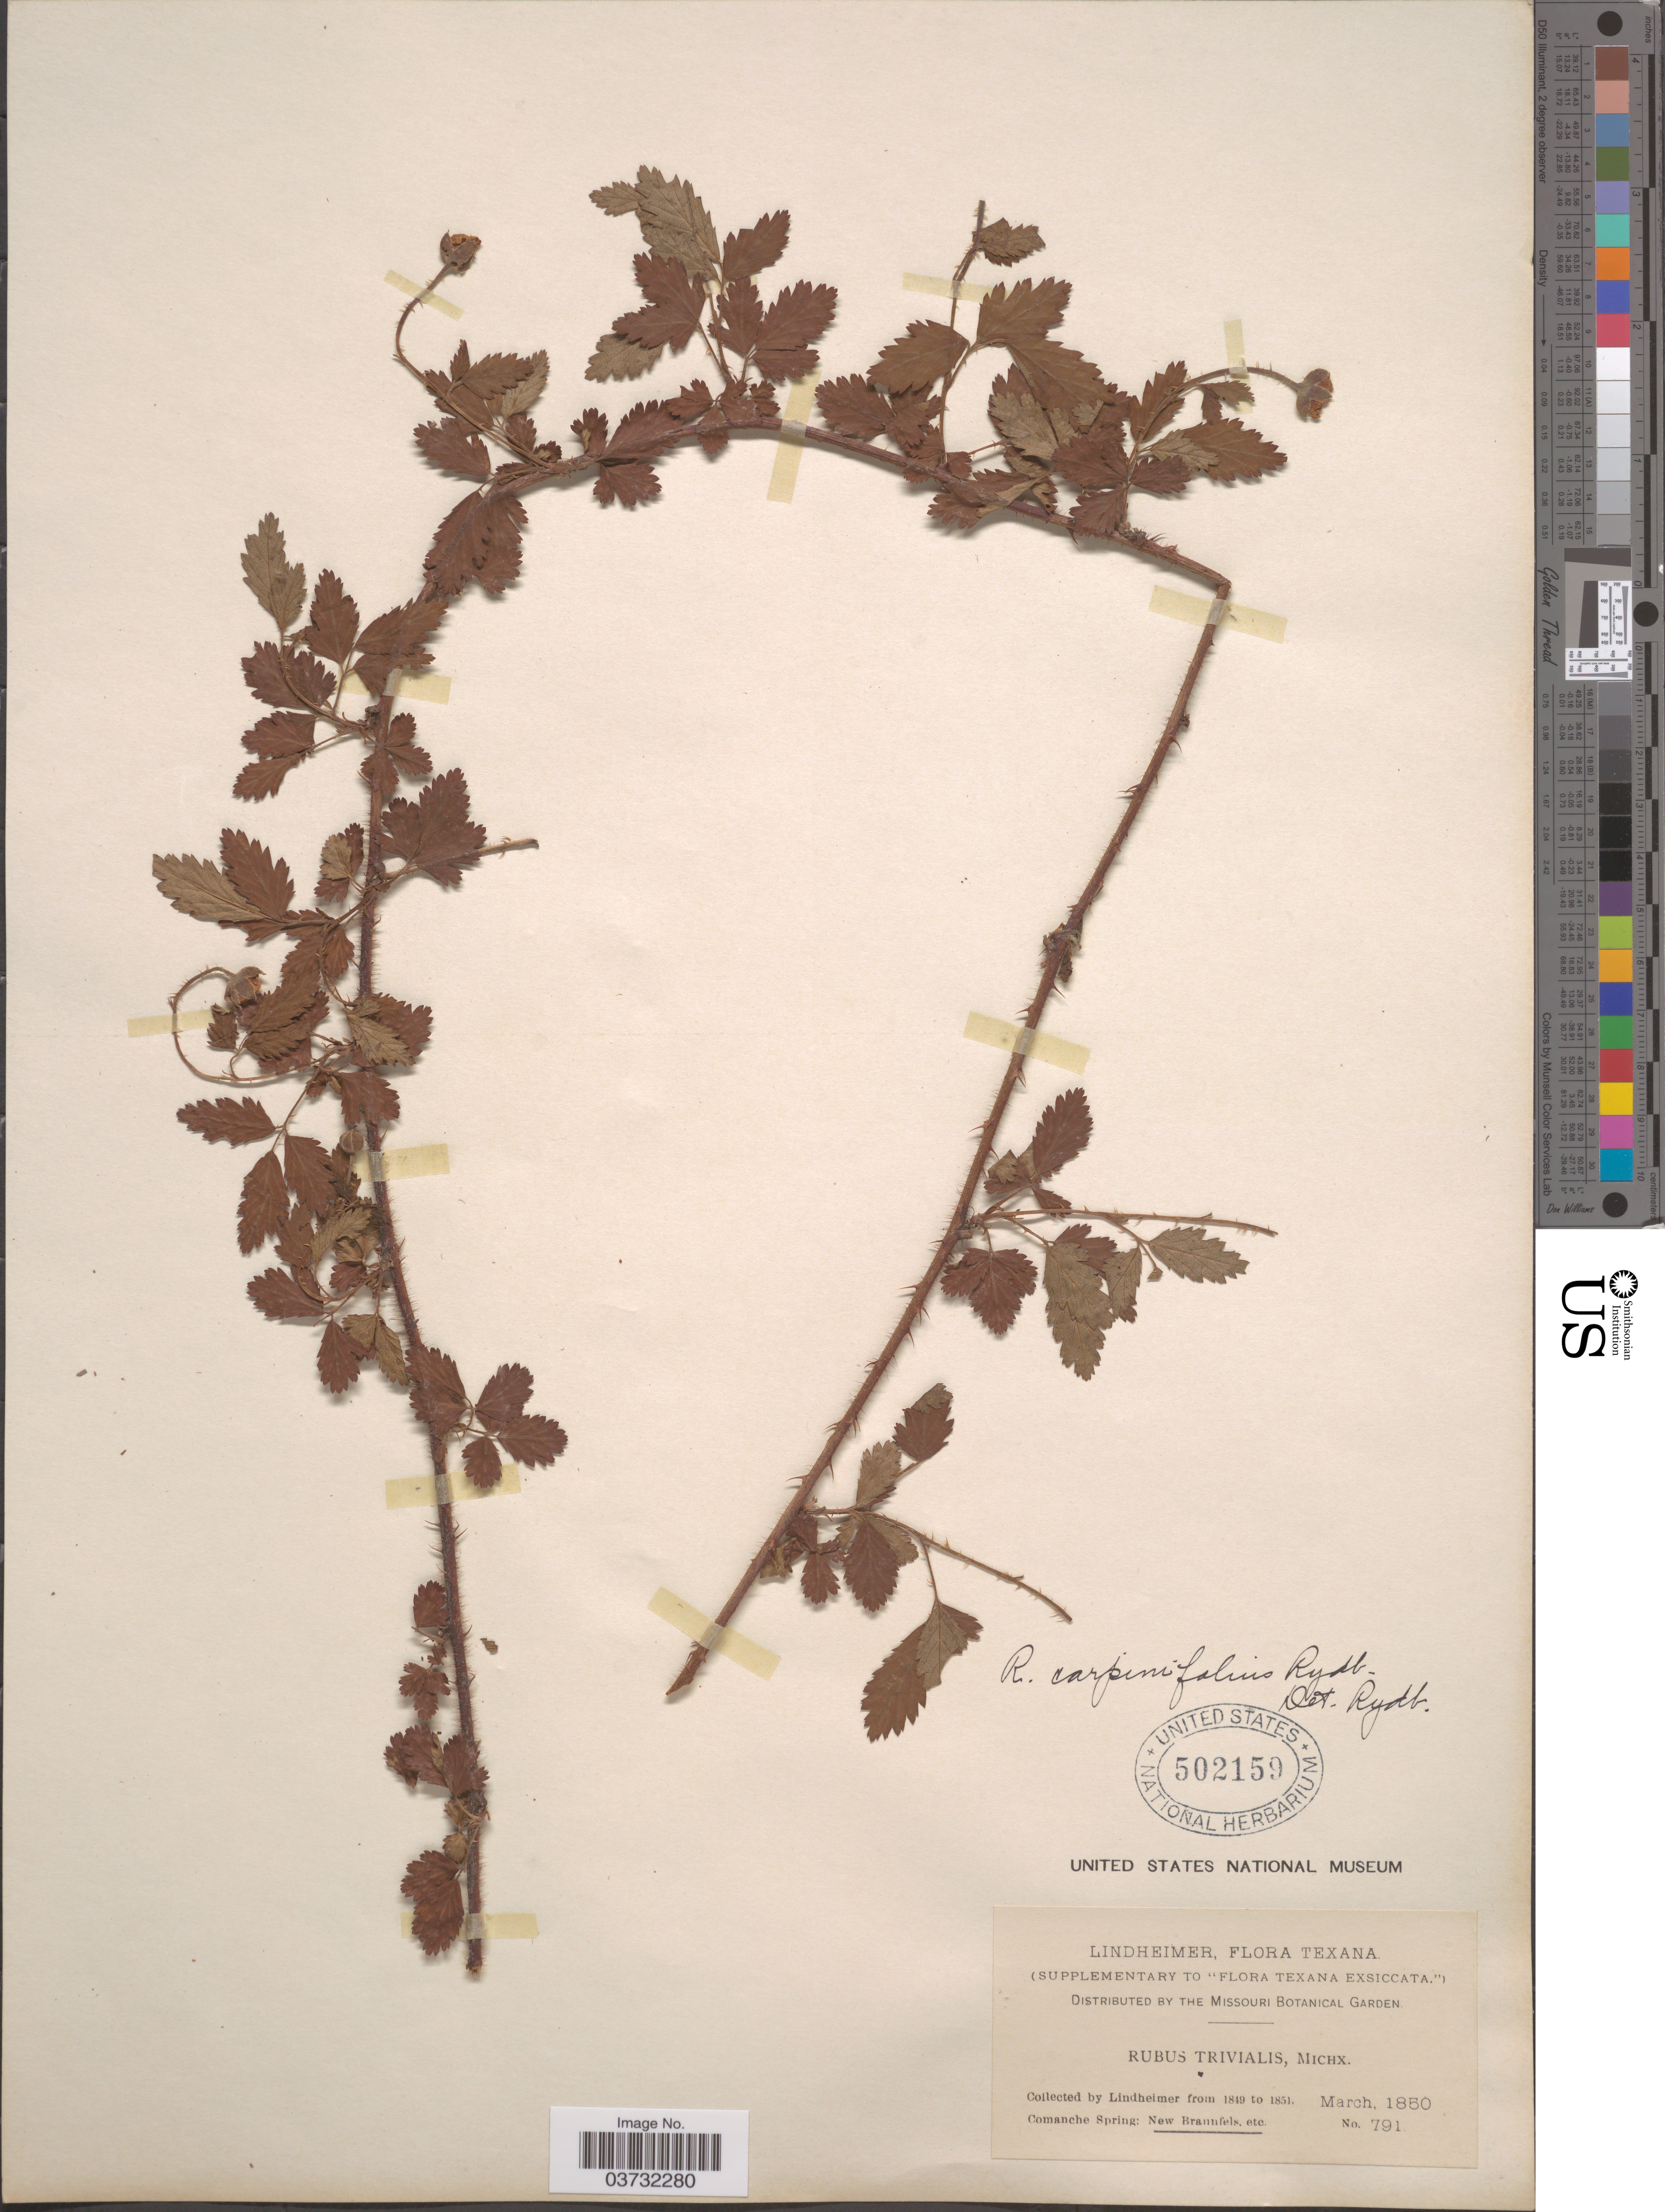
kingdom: Plantae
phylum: Tracheophyta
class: Magnoliopsida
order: Rosales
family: Rosaceae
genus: Rubus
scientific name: Rubus trivialis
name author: Michx.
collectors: -. Lindheimer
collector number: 791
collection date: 1850-03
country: United States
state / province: Texas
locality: Comanche Spring: New Braunfels, etc.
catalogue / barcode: US 502159